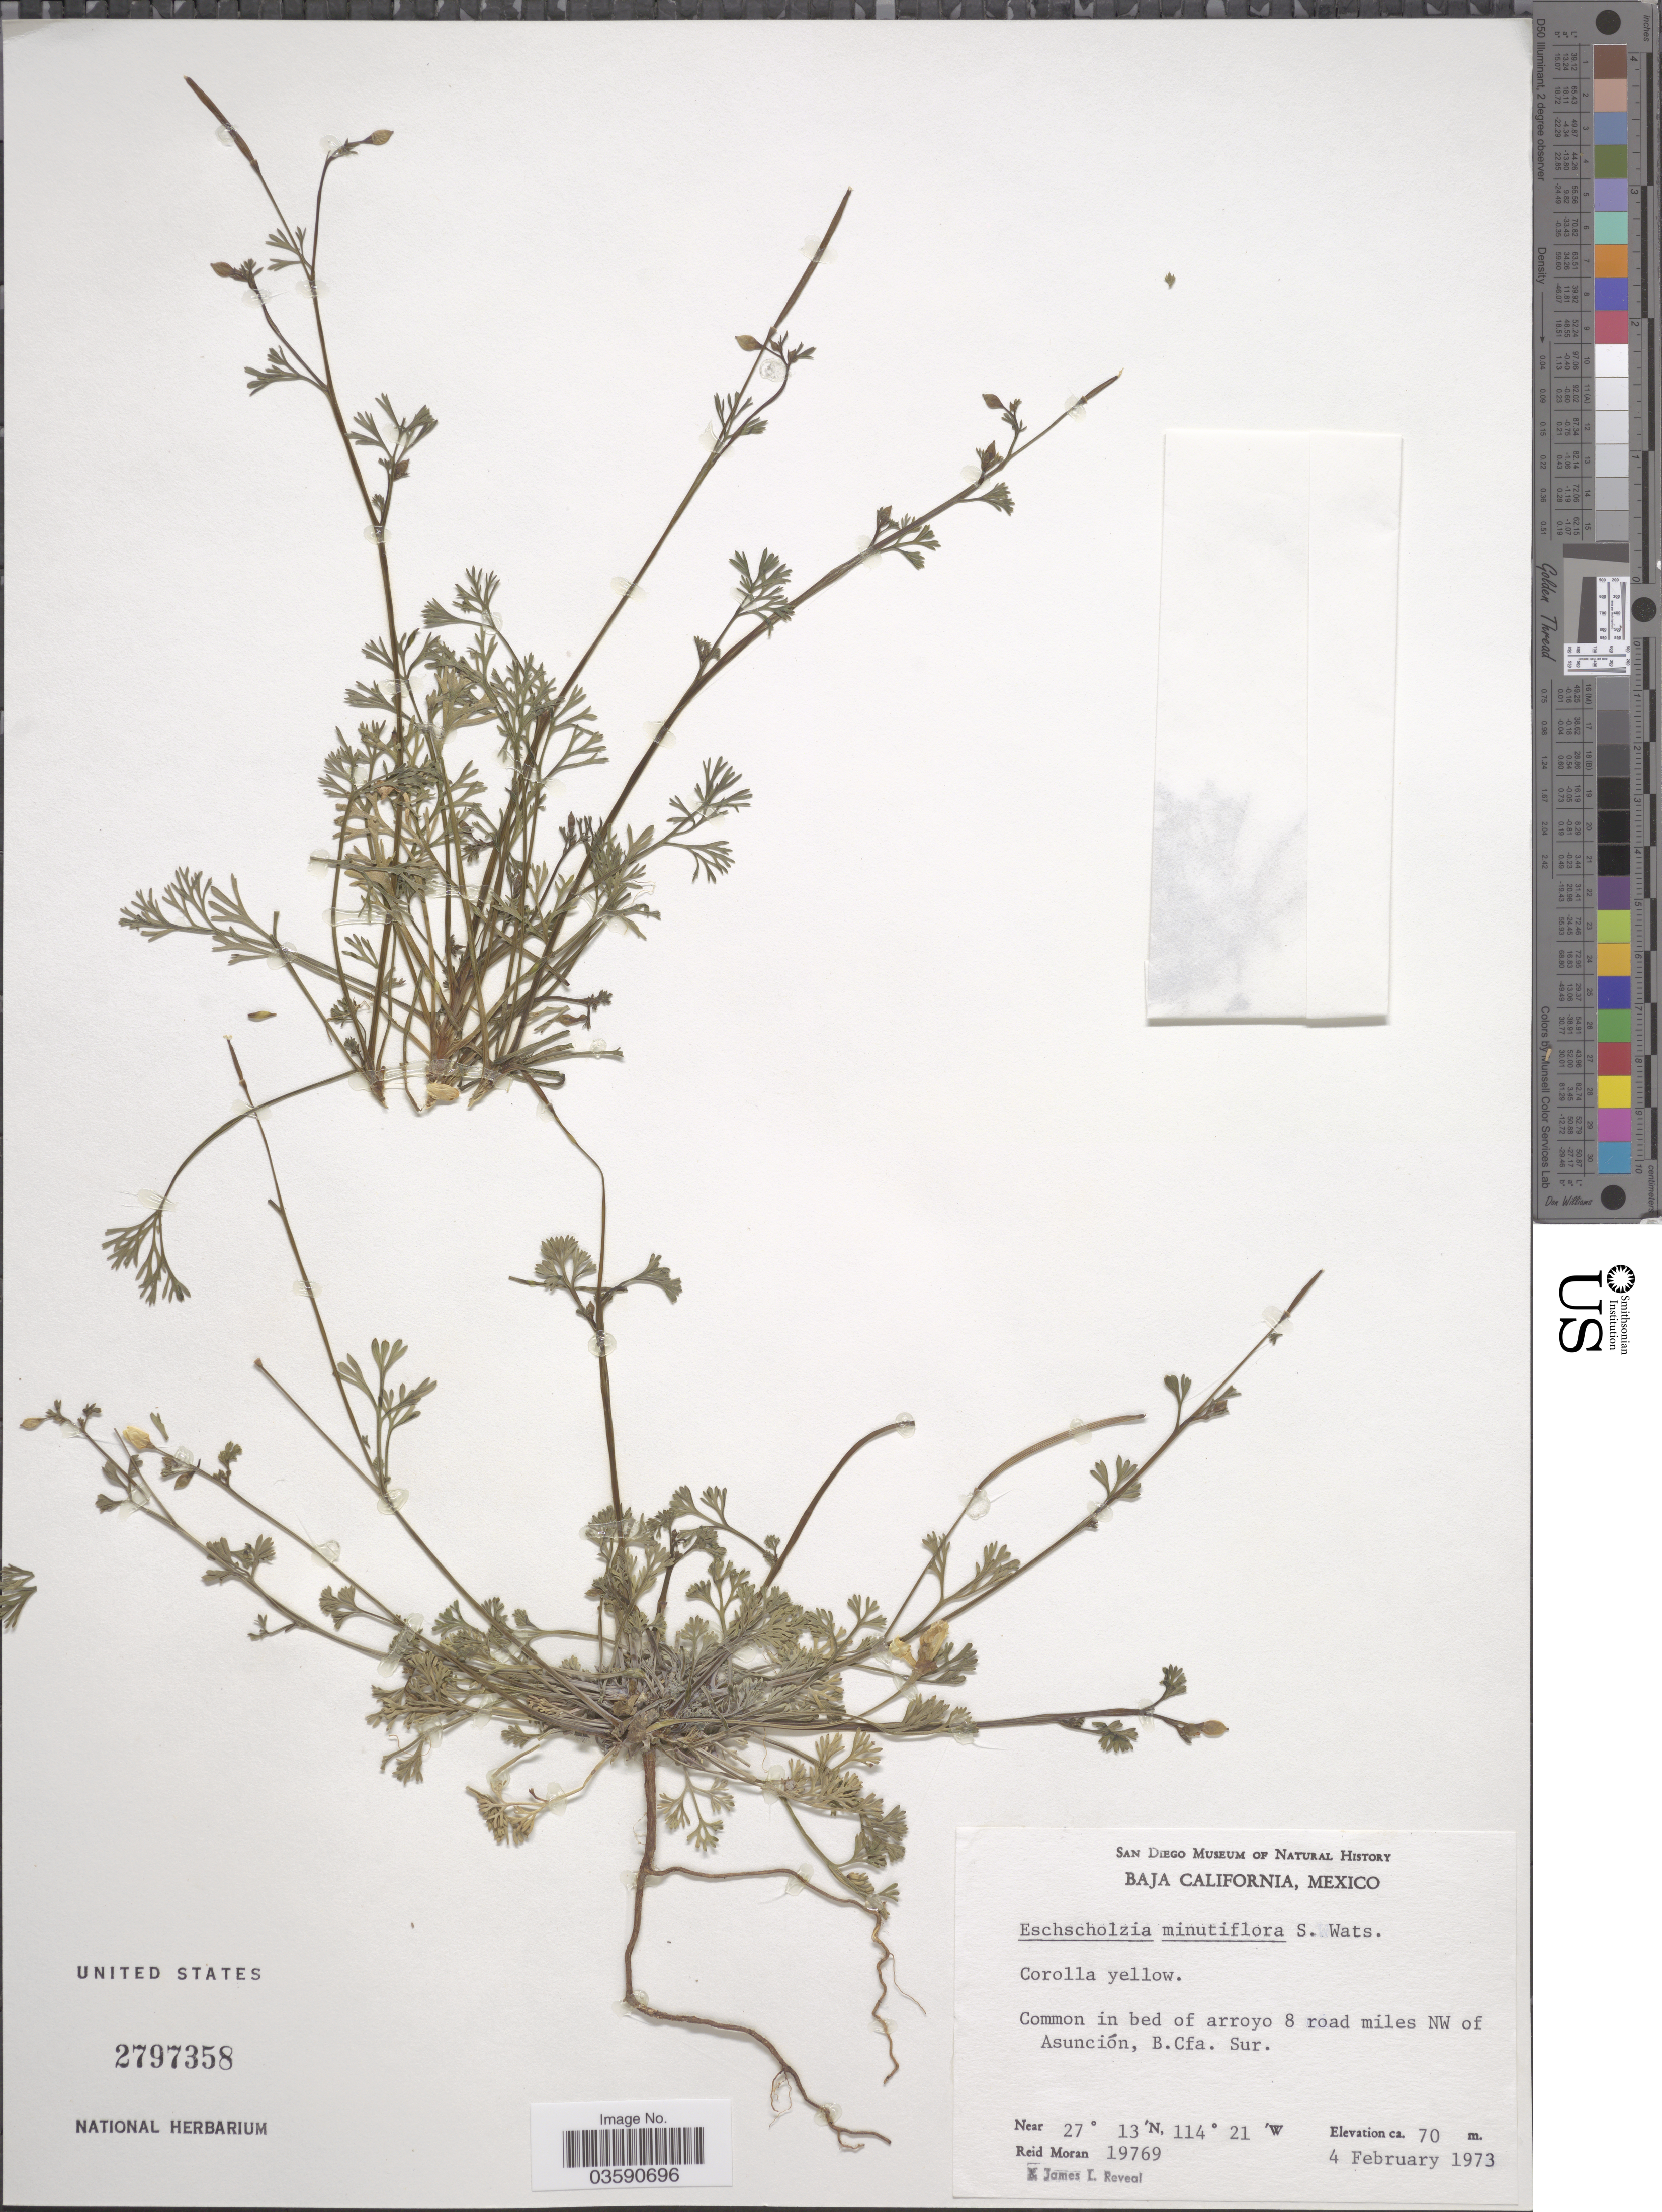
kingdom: Plantae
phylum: Tracheophyta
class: Magnoliopsida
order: Ranunculales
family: Papaveraceae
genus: Eschscholzia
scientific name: Eschscholzia minutiflora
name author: S. Watson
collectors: R. V. Moran & J. L. Reveal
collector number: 19769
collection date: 1973-02-04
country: Mexico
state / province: Baja California Sur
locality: Common in bed of arroyo 8 road miles NW of Asunción.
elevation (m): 70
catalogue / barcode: US 2797358